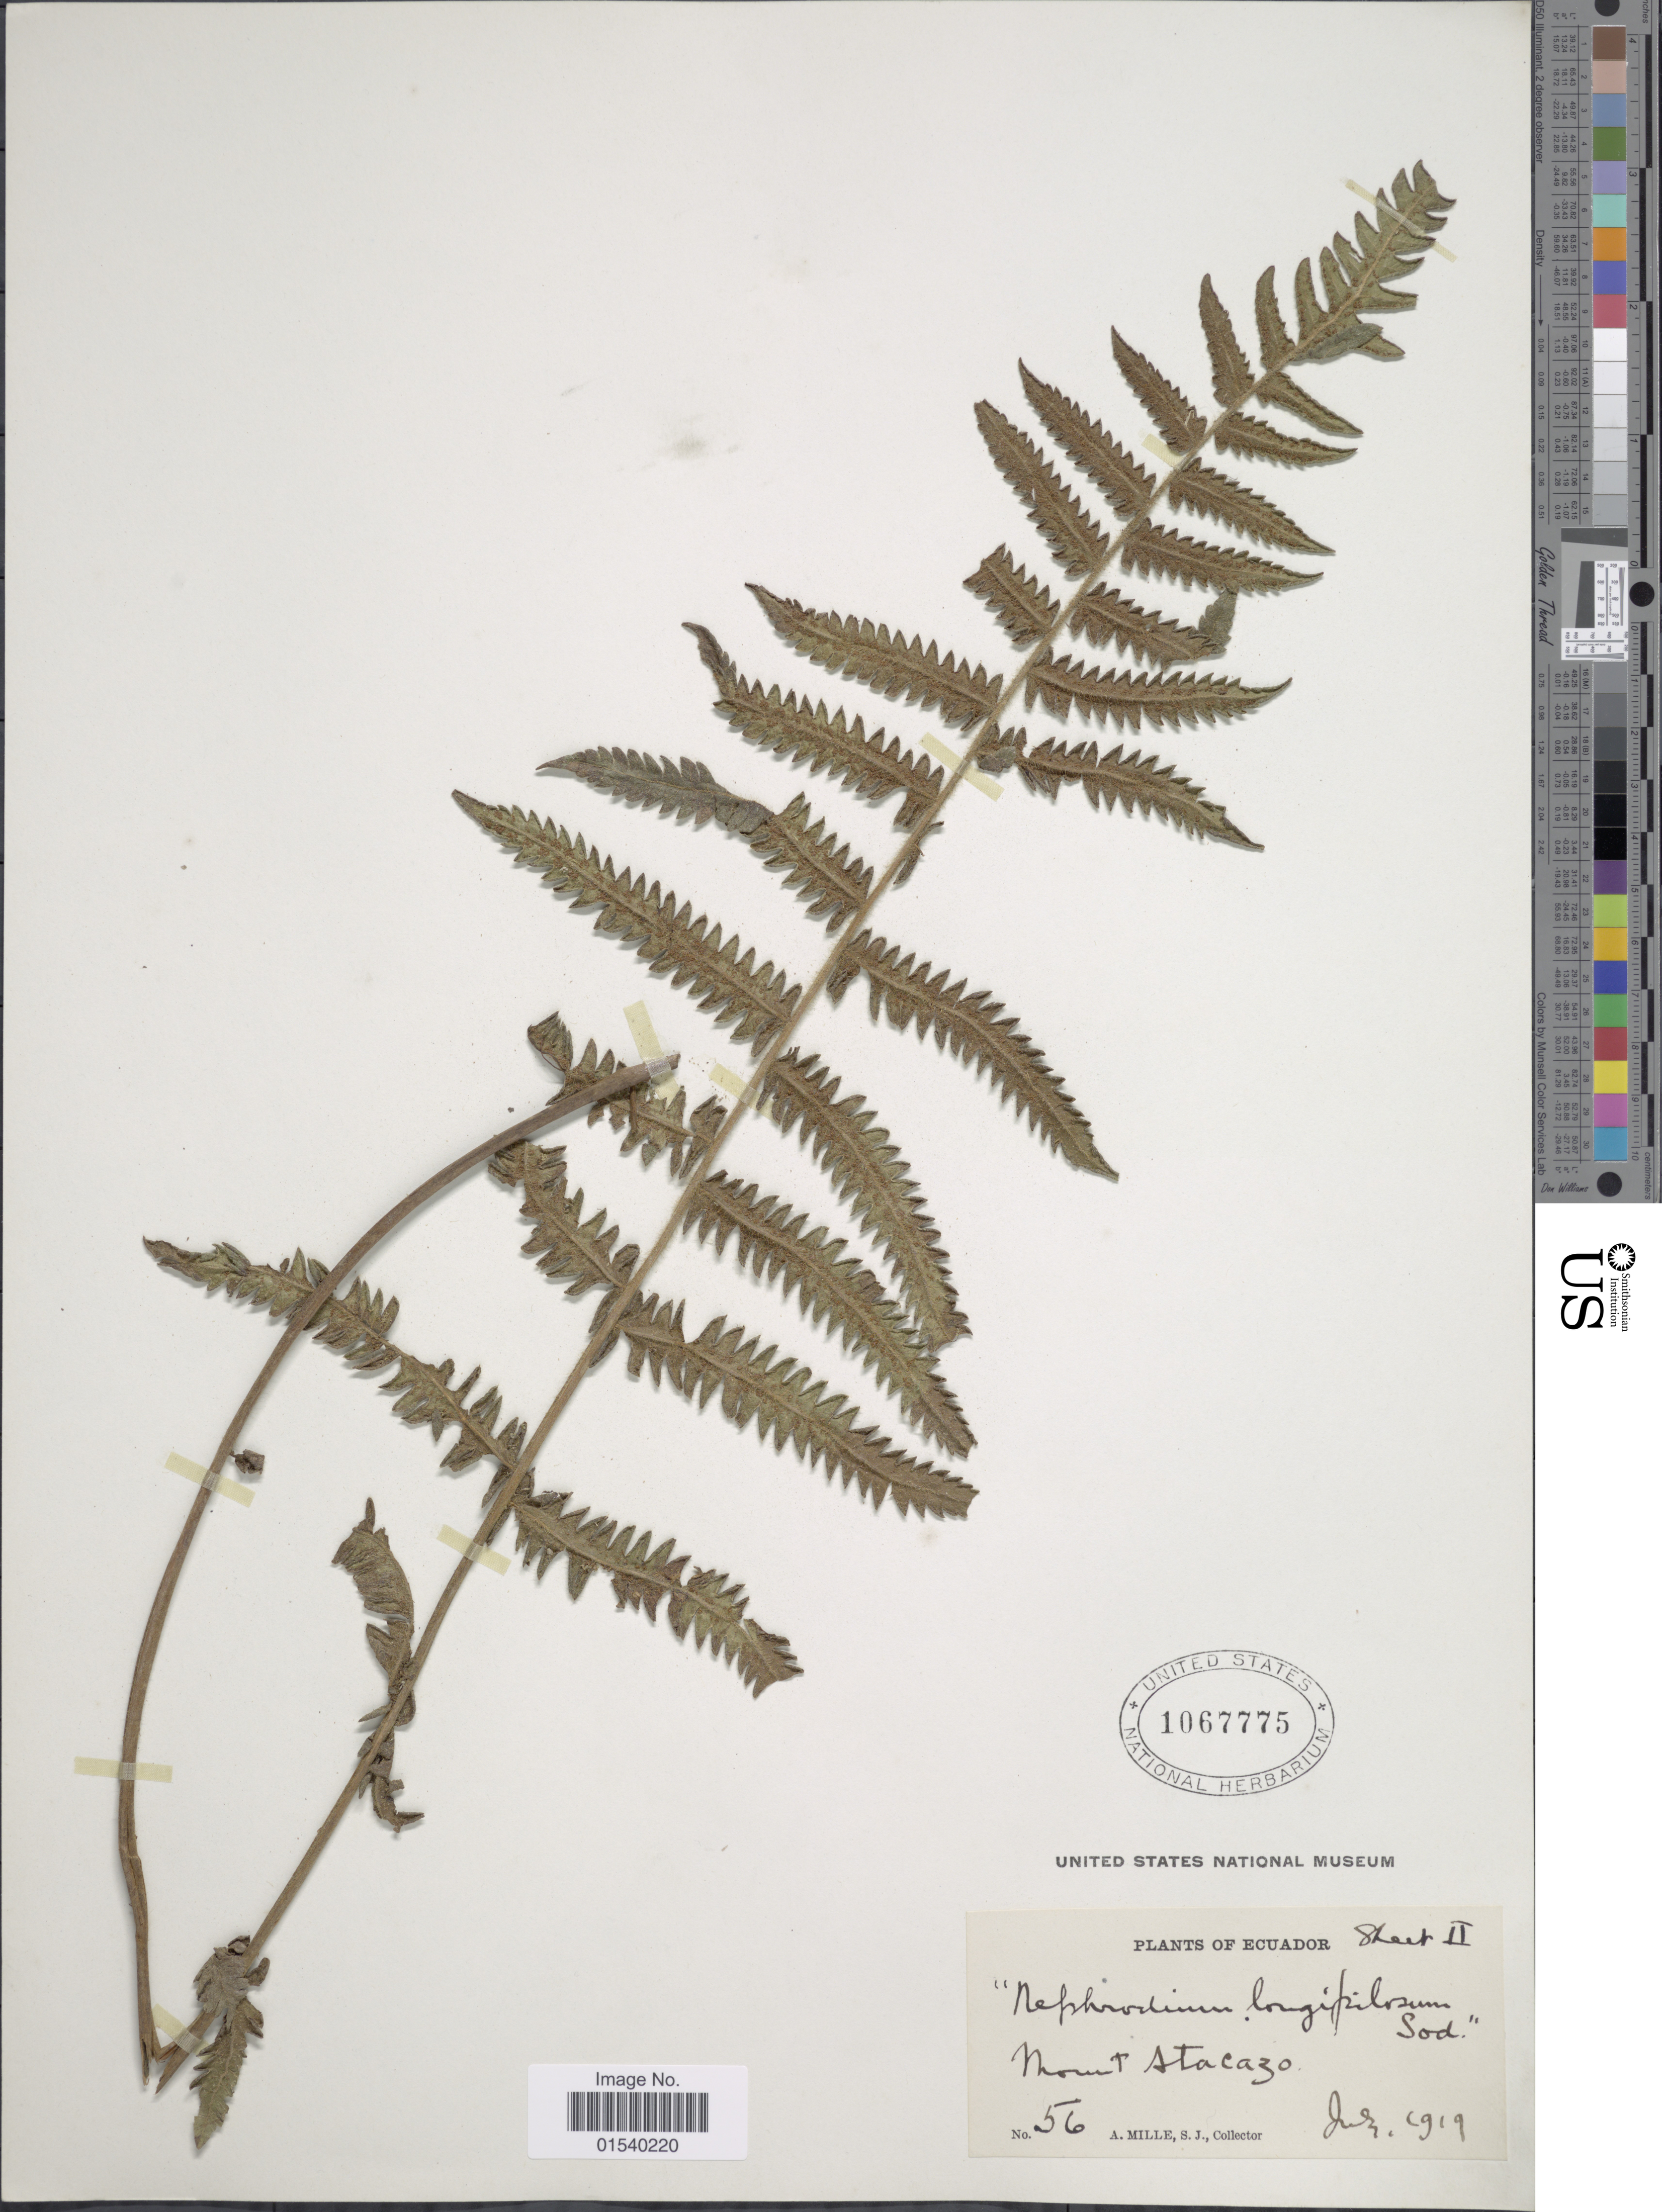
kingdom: Plantae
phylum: Tracheophyta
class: Polypodiopsida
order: Polypodiales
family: Thelypteridaceae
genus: Amauropelta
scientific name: Amauropelta longipilosa (Sodiro) comb. nov., ined 2015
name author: (Sodiro)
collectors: A. Mille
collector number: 56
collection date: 1919-07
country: Ecuador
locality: Mount Atacazo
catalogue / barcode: US 1067775